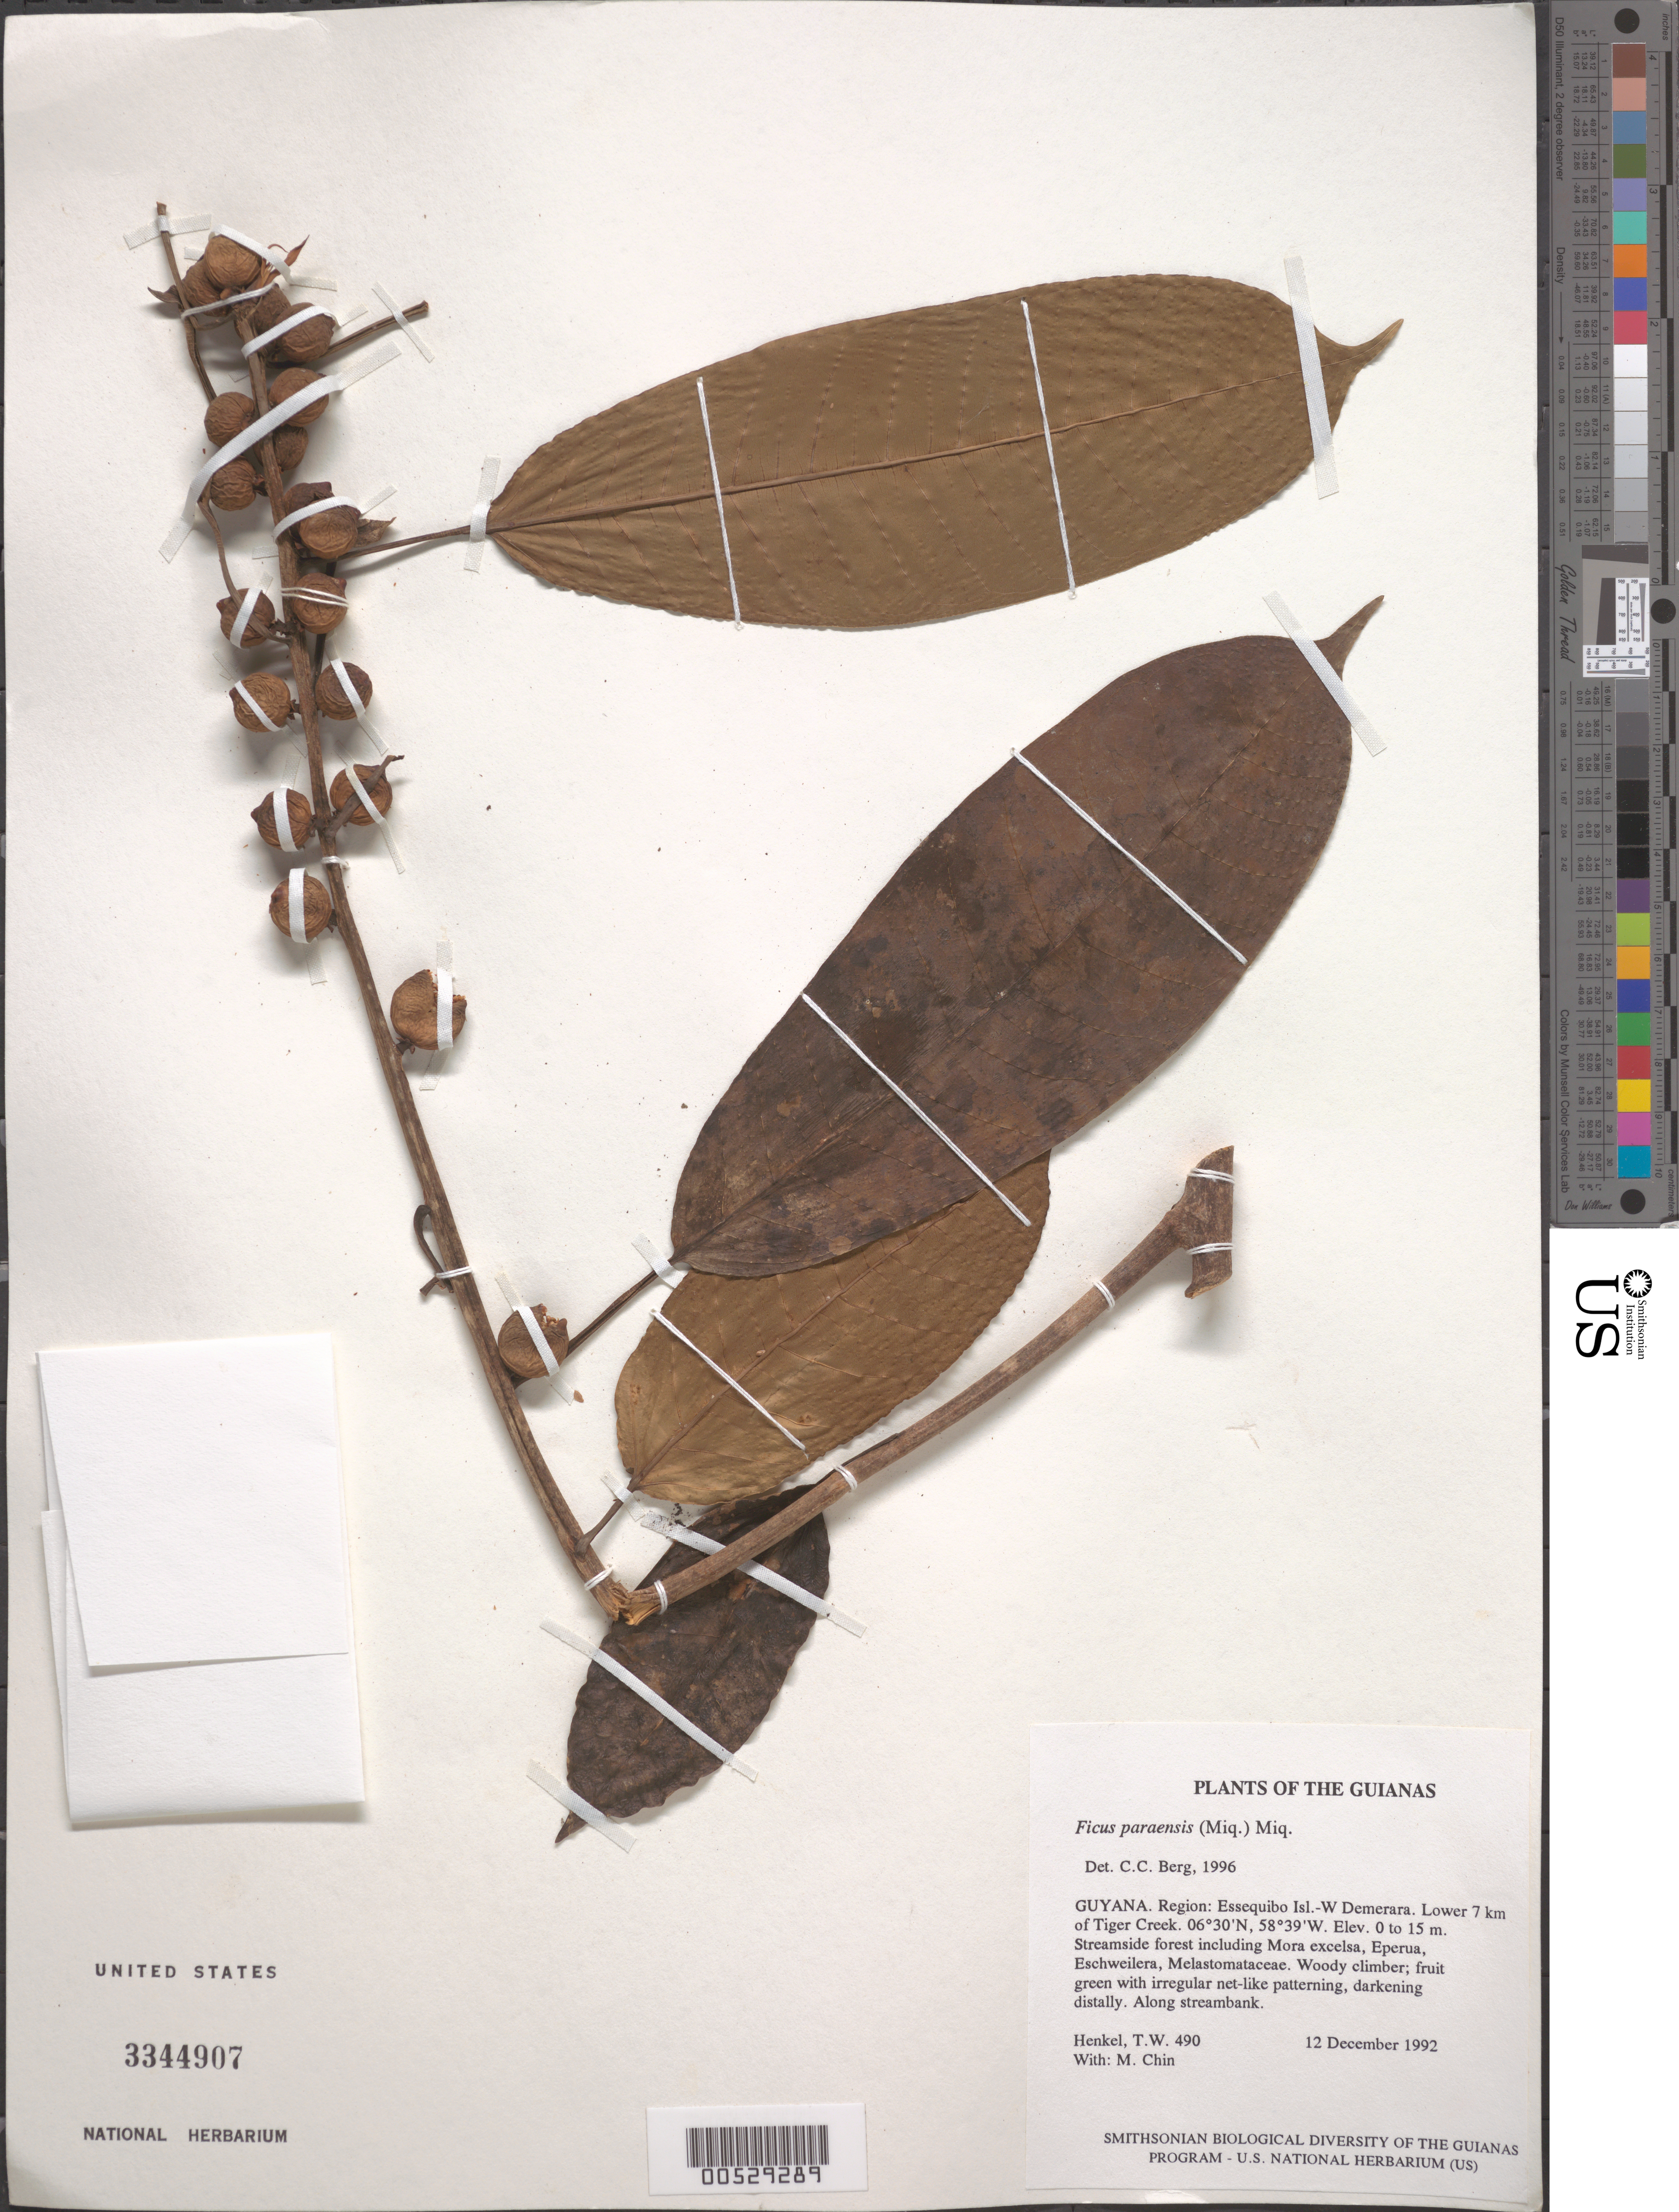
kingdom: Plantae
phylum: Tracheophyta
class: Magnoliopsida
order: Rosales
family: Moraceae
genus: Ficus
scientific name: Ficus paraensis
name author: (Miq.) Miq.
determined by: Berg, C. C.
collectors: T. Henkel & M. Chin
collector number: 490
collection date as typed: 12 December 1992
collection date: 1992-12-12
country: Guyana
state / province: Essequibo Isl-W. Demerara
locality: Lower 7 km of Tiger Creek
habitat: Streamside forest including Mora excelsa, Eperua, Eschweilera, Melastomataceae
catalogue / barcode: US 3344907